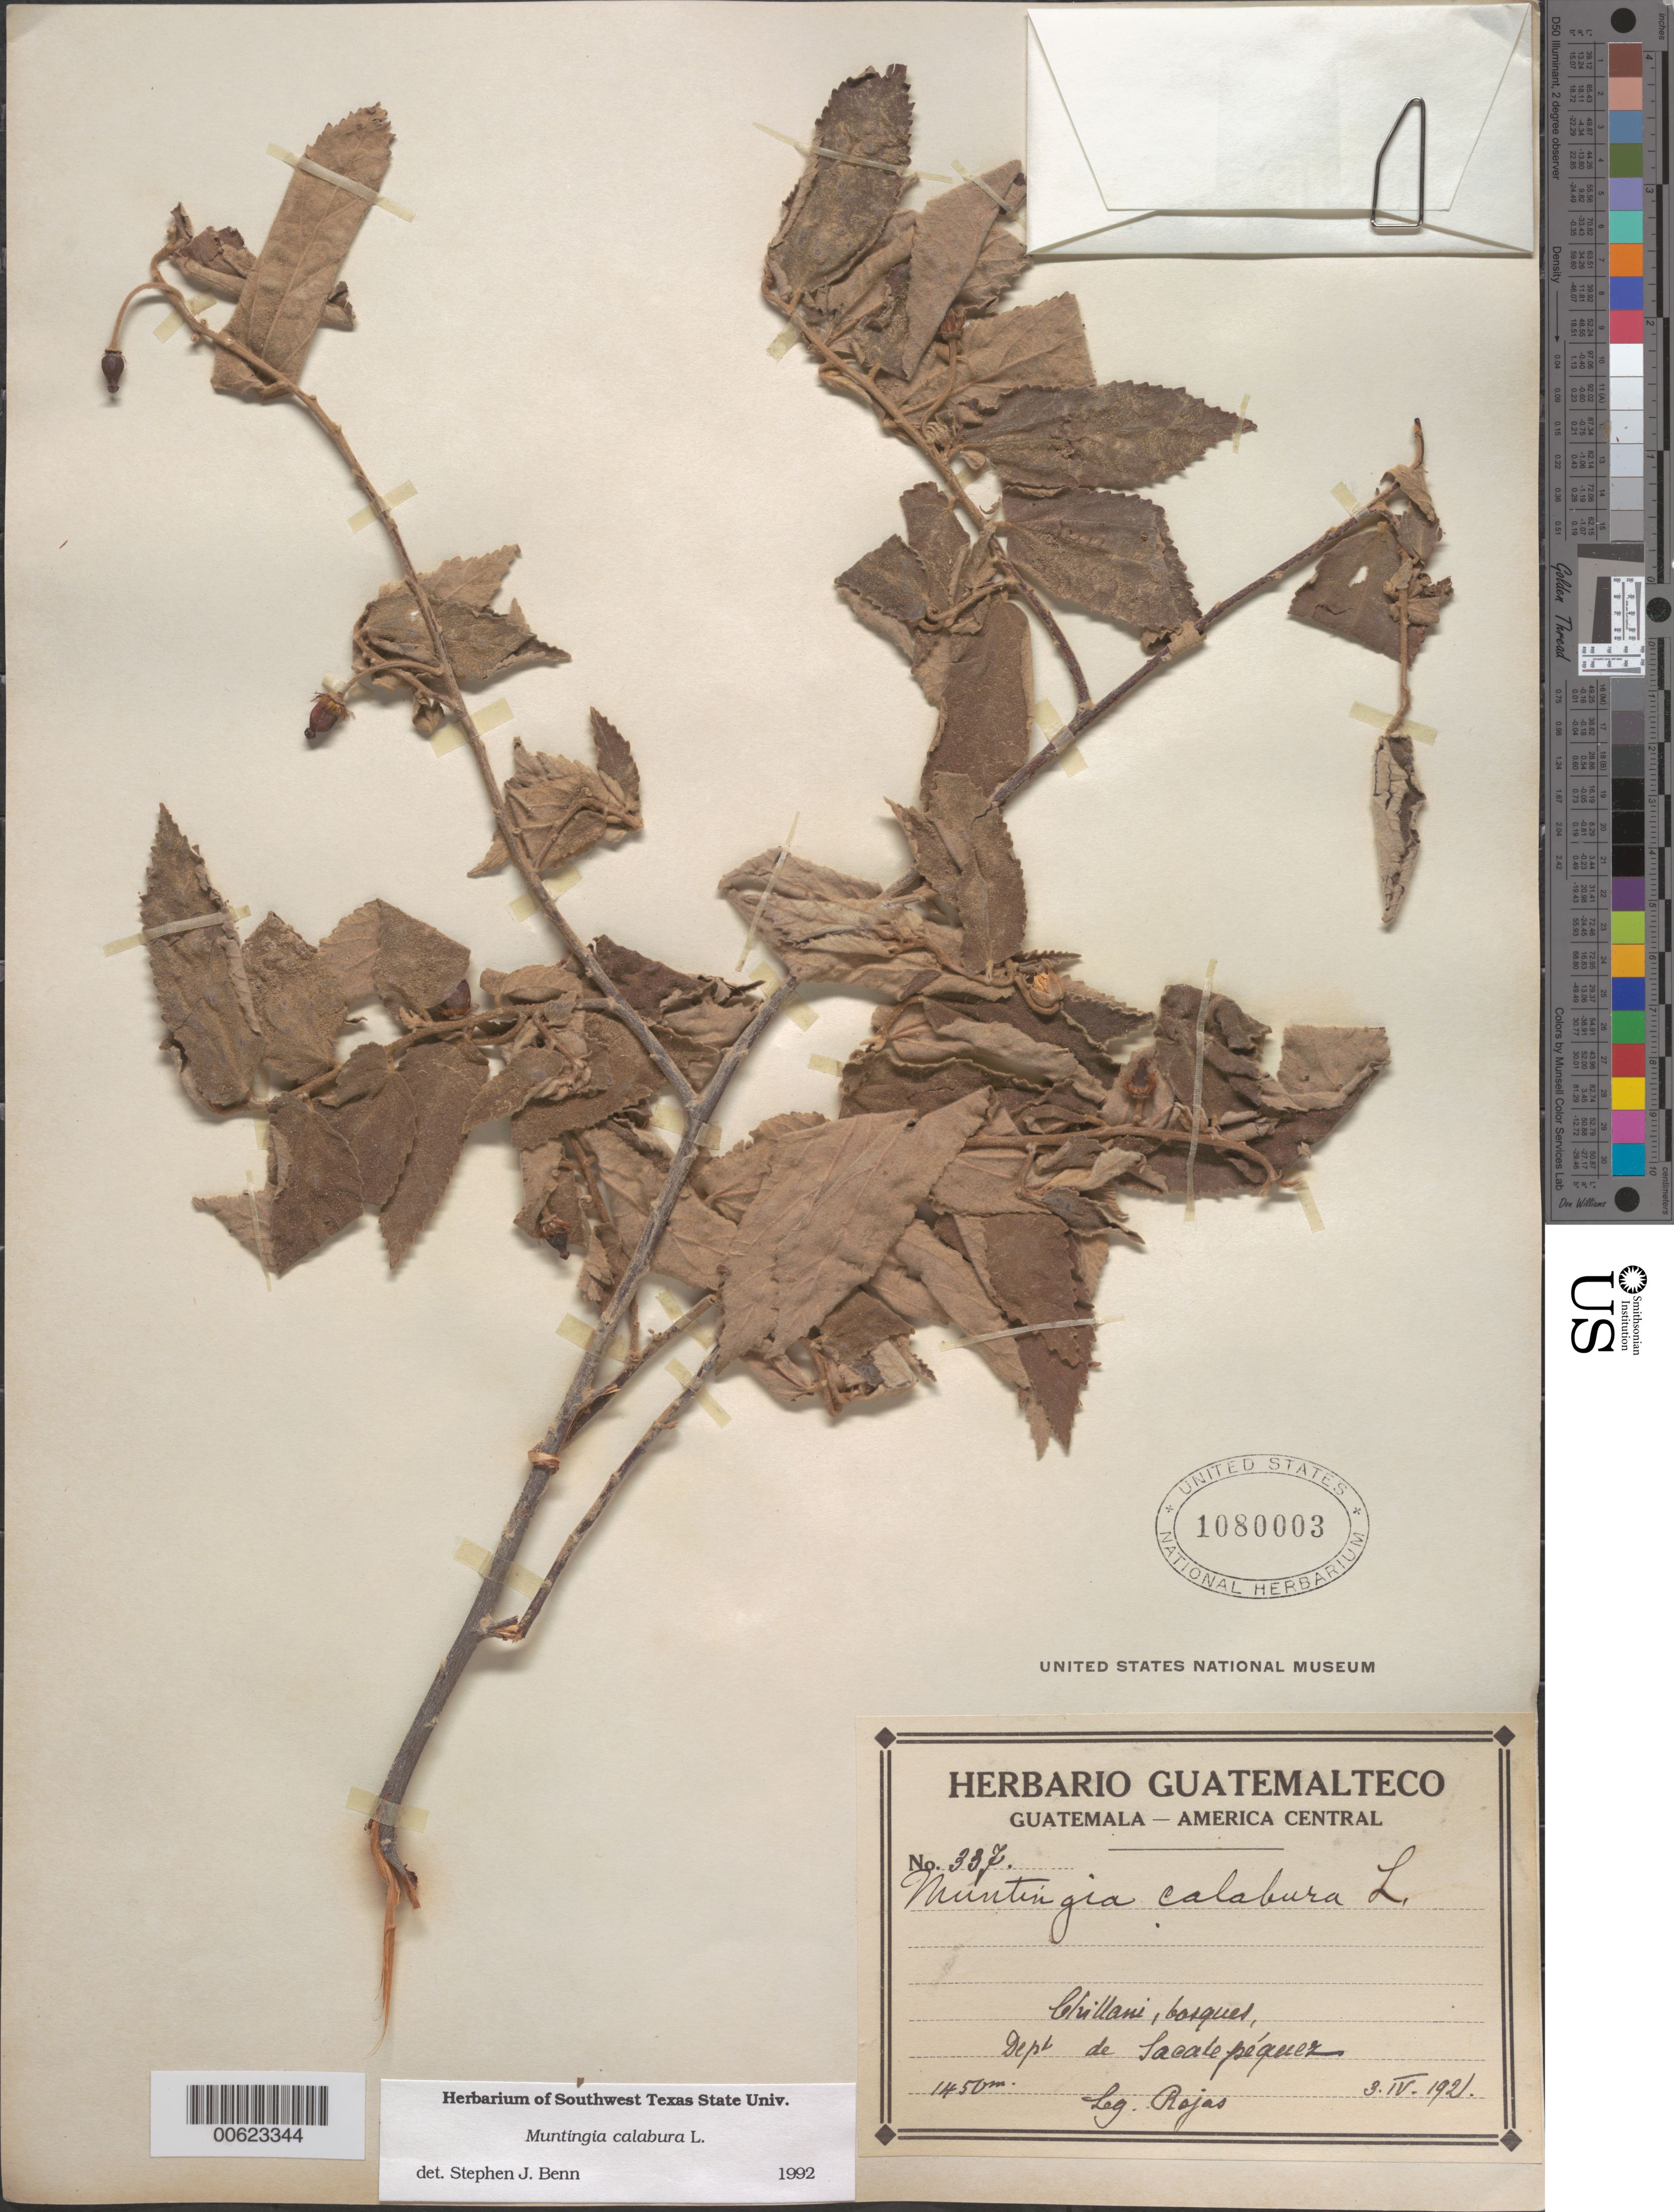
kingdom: Plantae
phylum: Tracheophyta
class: Magnoliopsida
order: Malvales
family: Muntingiaceae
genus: Muntingia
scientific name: Muntingia calabura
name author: L.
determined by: Benn, S. J.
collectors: Rojas, --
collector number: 337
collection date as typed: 03 Apr 1921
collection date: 1921-04-03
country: Guatemala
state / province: Sacatepéquez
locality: Chillani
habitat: Bosques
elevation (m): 1450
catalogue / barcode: US 1080003